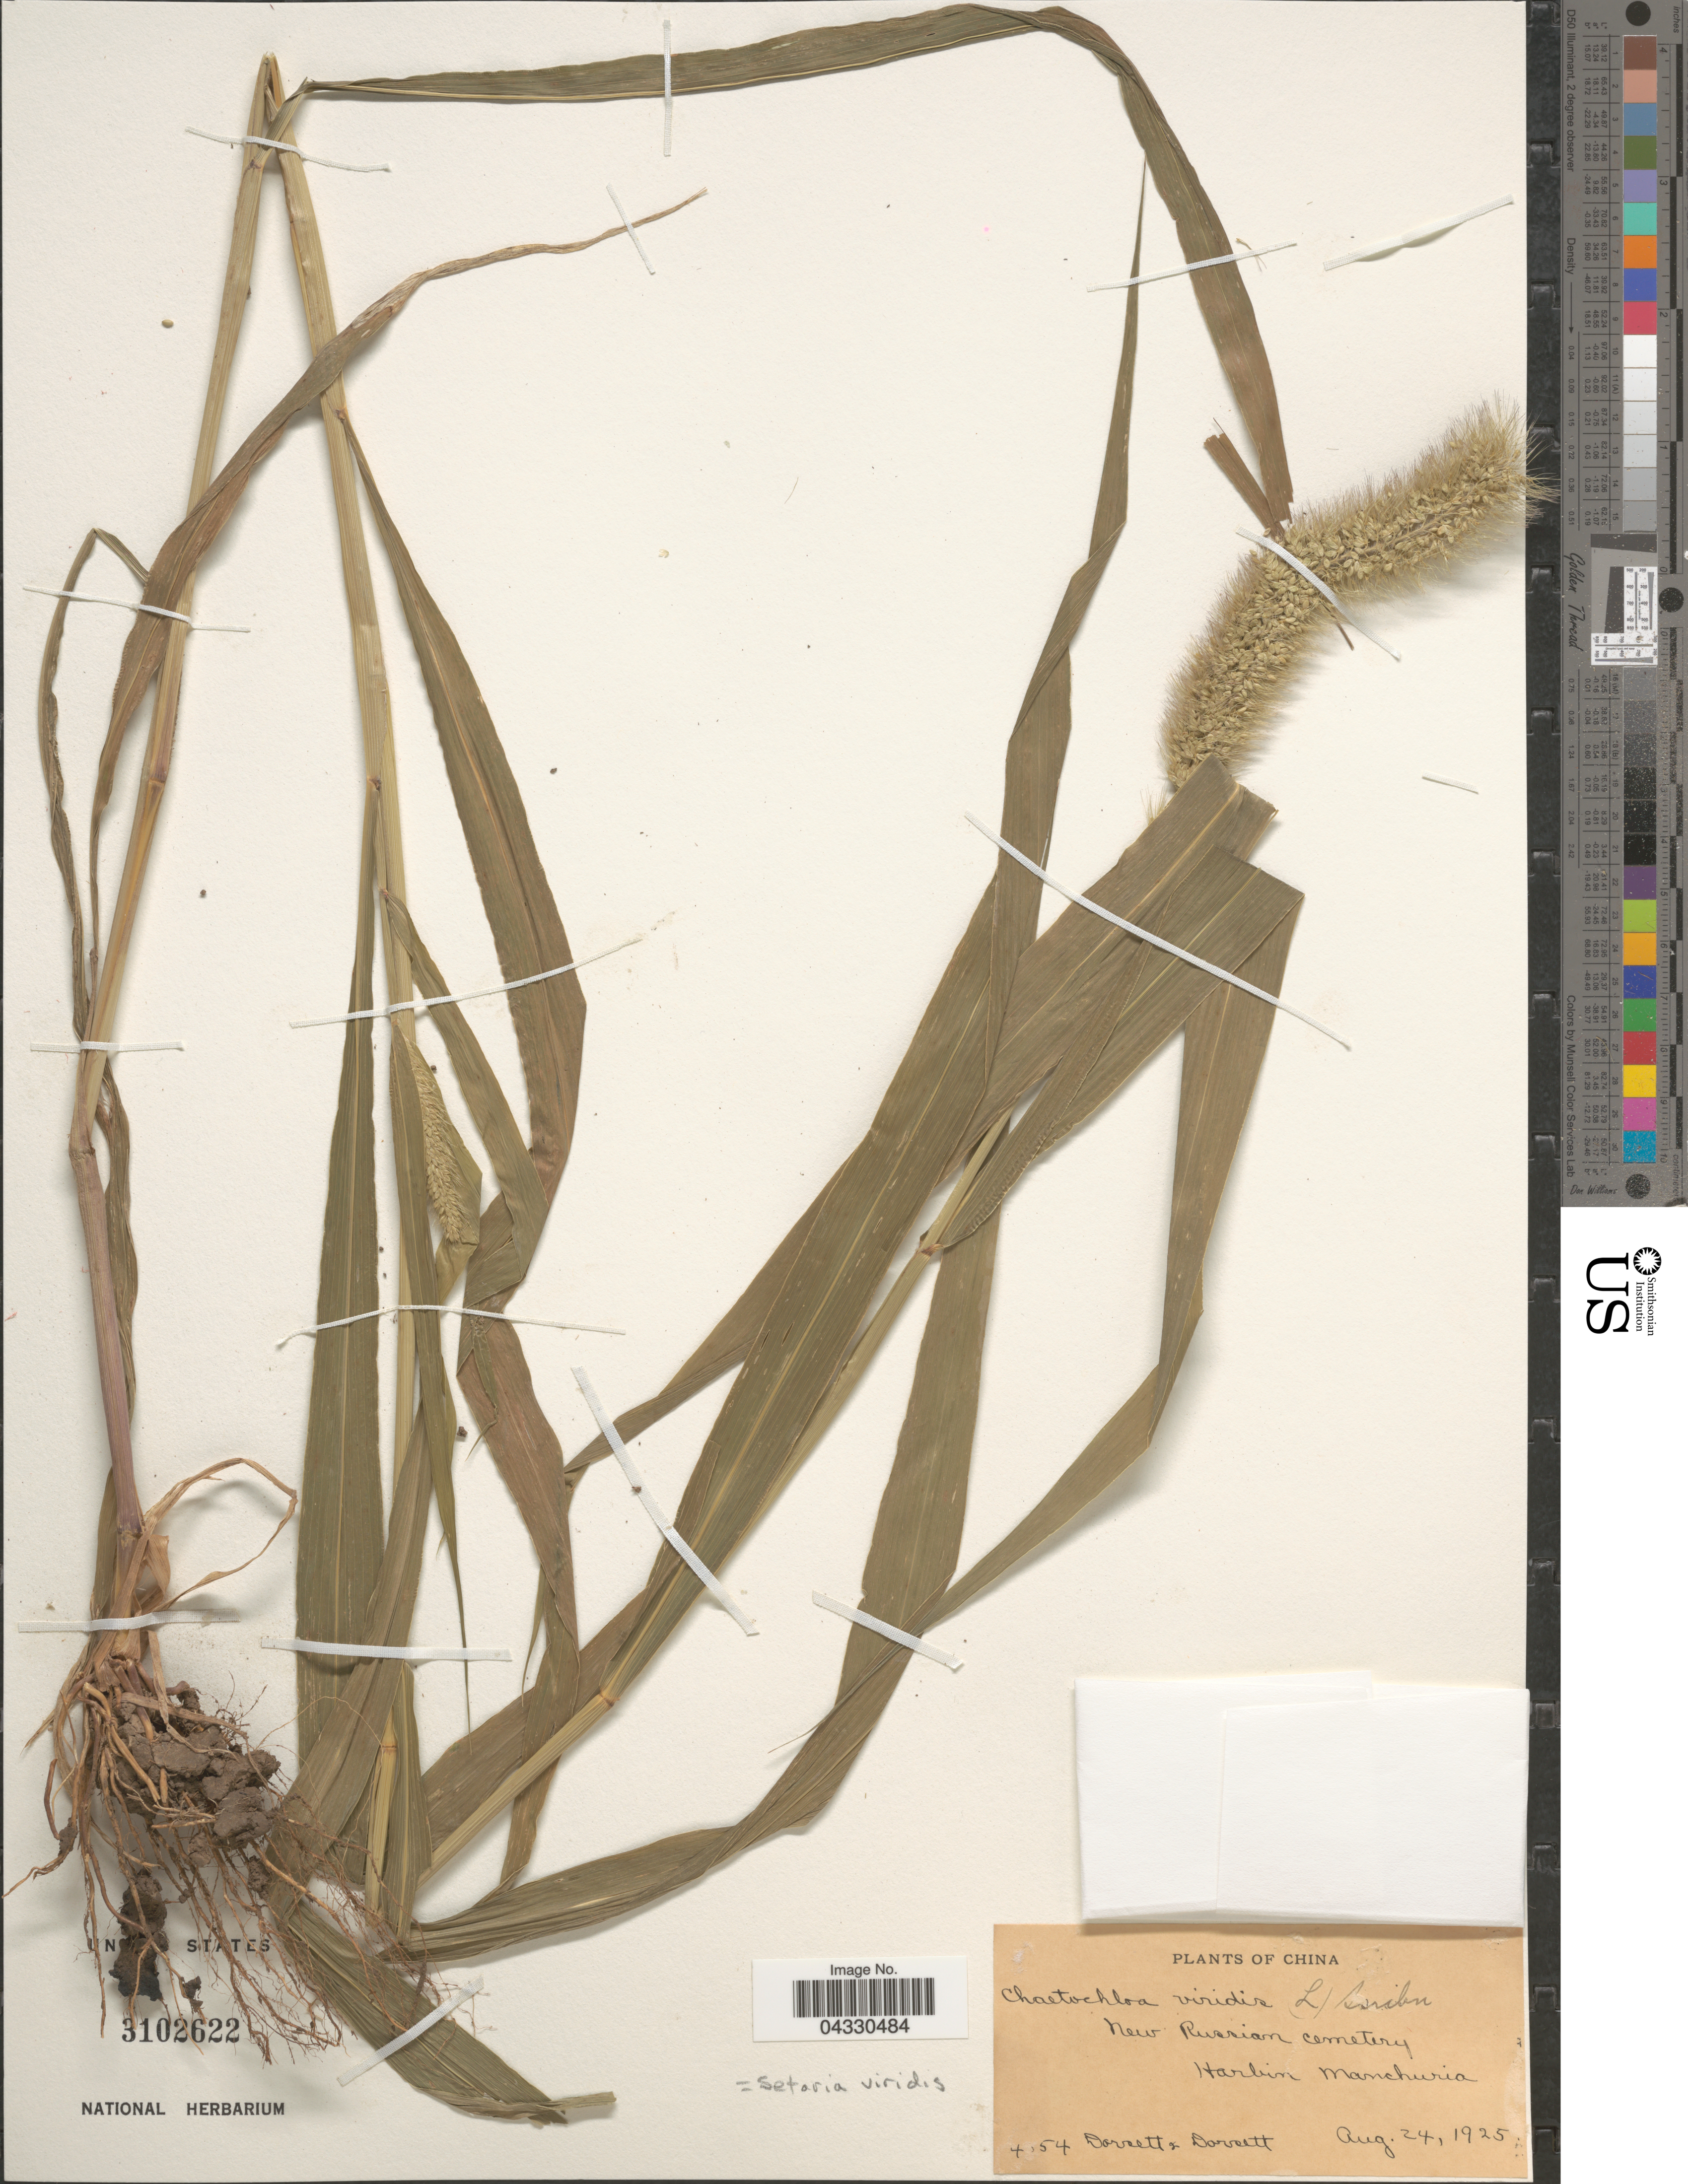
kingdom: Plantae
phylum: Tracheophyta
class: Liliopsida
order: Poales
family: Poaceae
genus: Setaria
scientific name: Setaria viridis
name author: (L.) P. Beauv.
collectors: -- Dorsett & -- Dorsett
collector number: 4!54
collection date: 1925-08-24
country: China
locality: New Russian cemetery. Harbin Manchuria.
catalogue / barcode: US 3102622